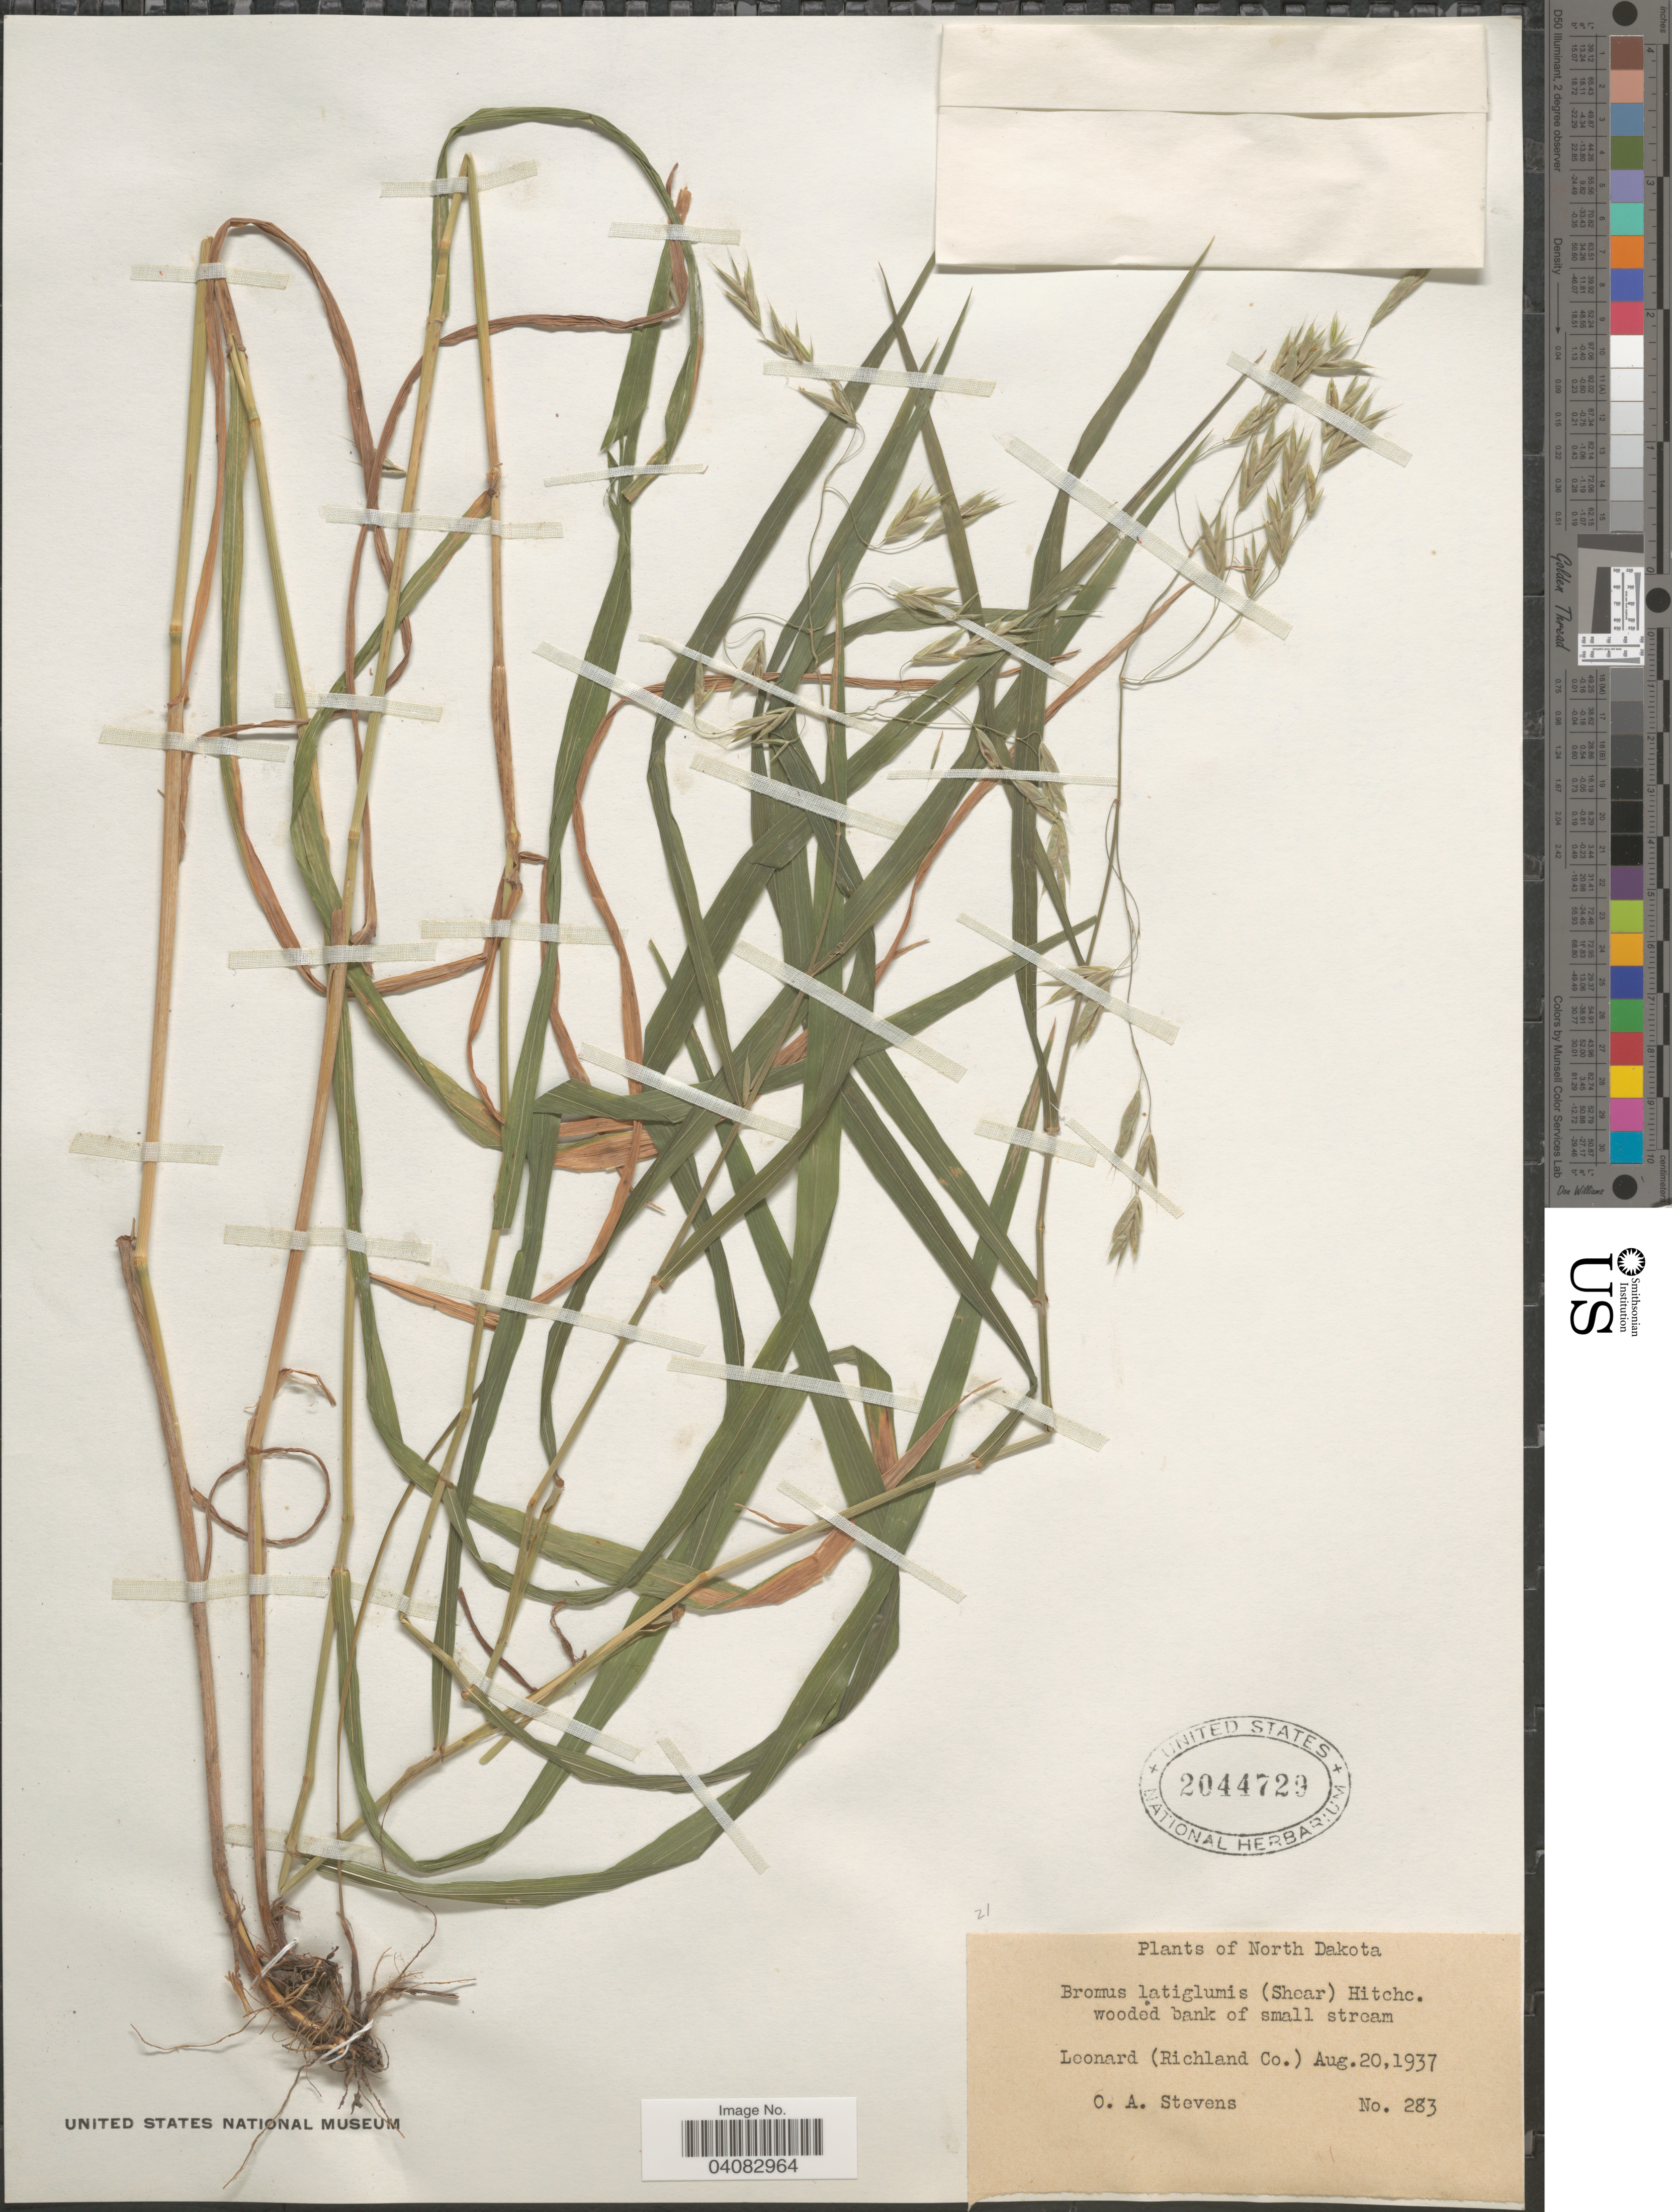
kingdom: Plantae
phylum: Tracheophyta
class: Liliopsida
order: Poales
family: Poaceae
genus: Bromus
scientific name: Bromus latiglumis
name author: (Scribn. ex Shear) Hitchc.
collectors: O. A. Stevens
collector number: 283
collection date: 1937-08-20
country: United States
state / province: North Dakota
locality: Loonard (Richland Co.)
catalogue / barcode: US 2044729